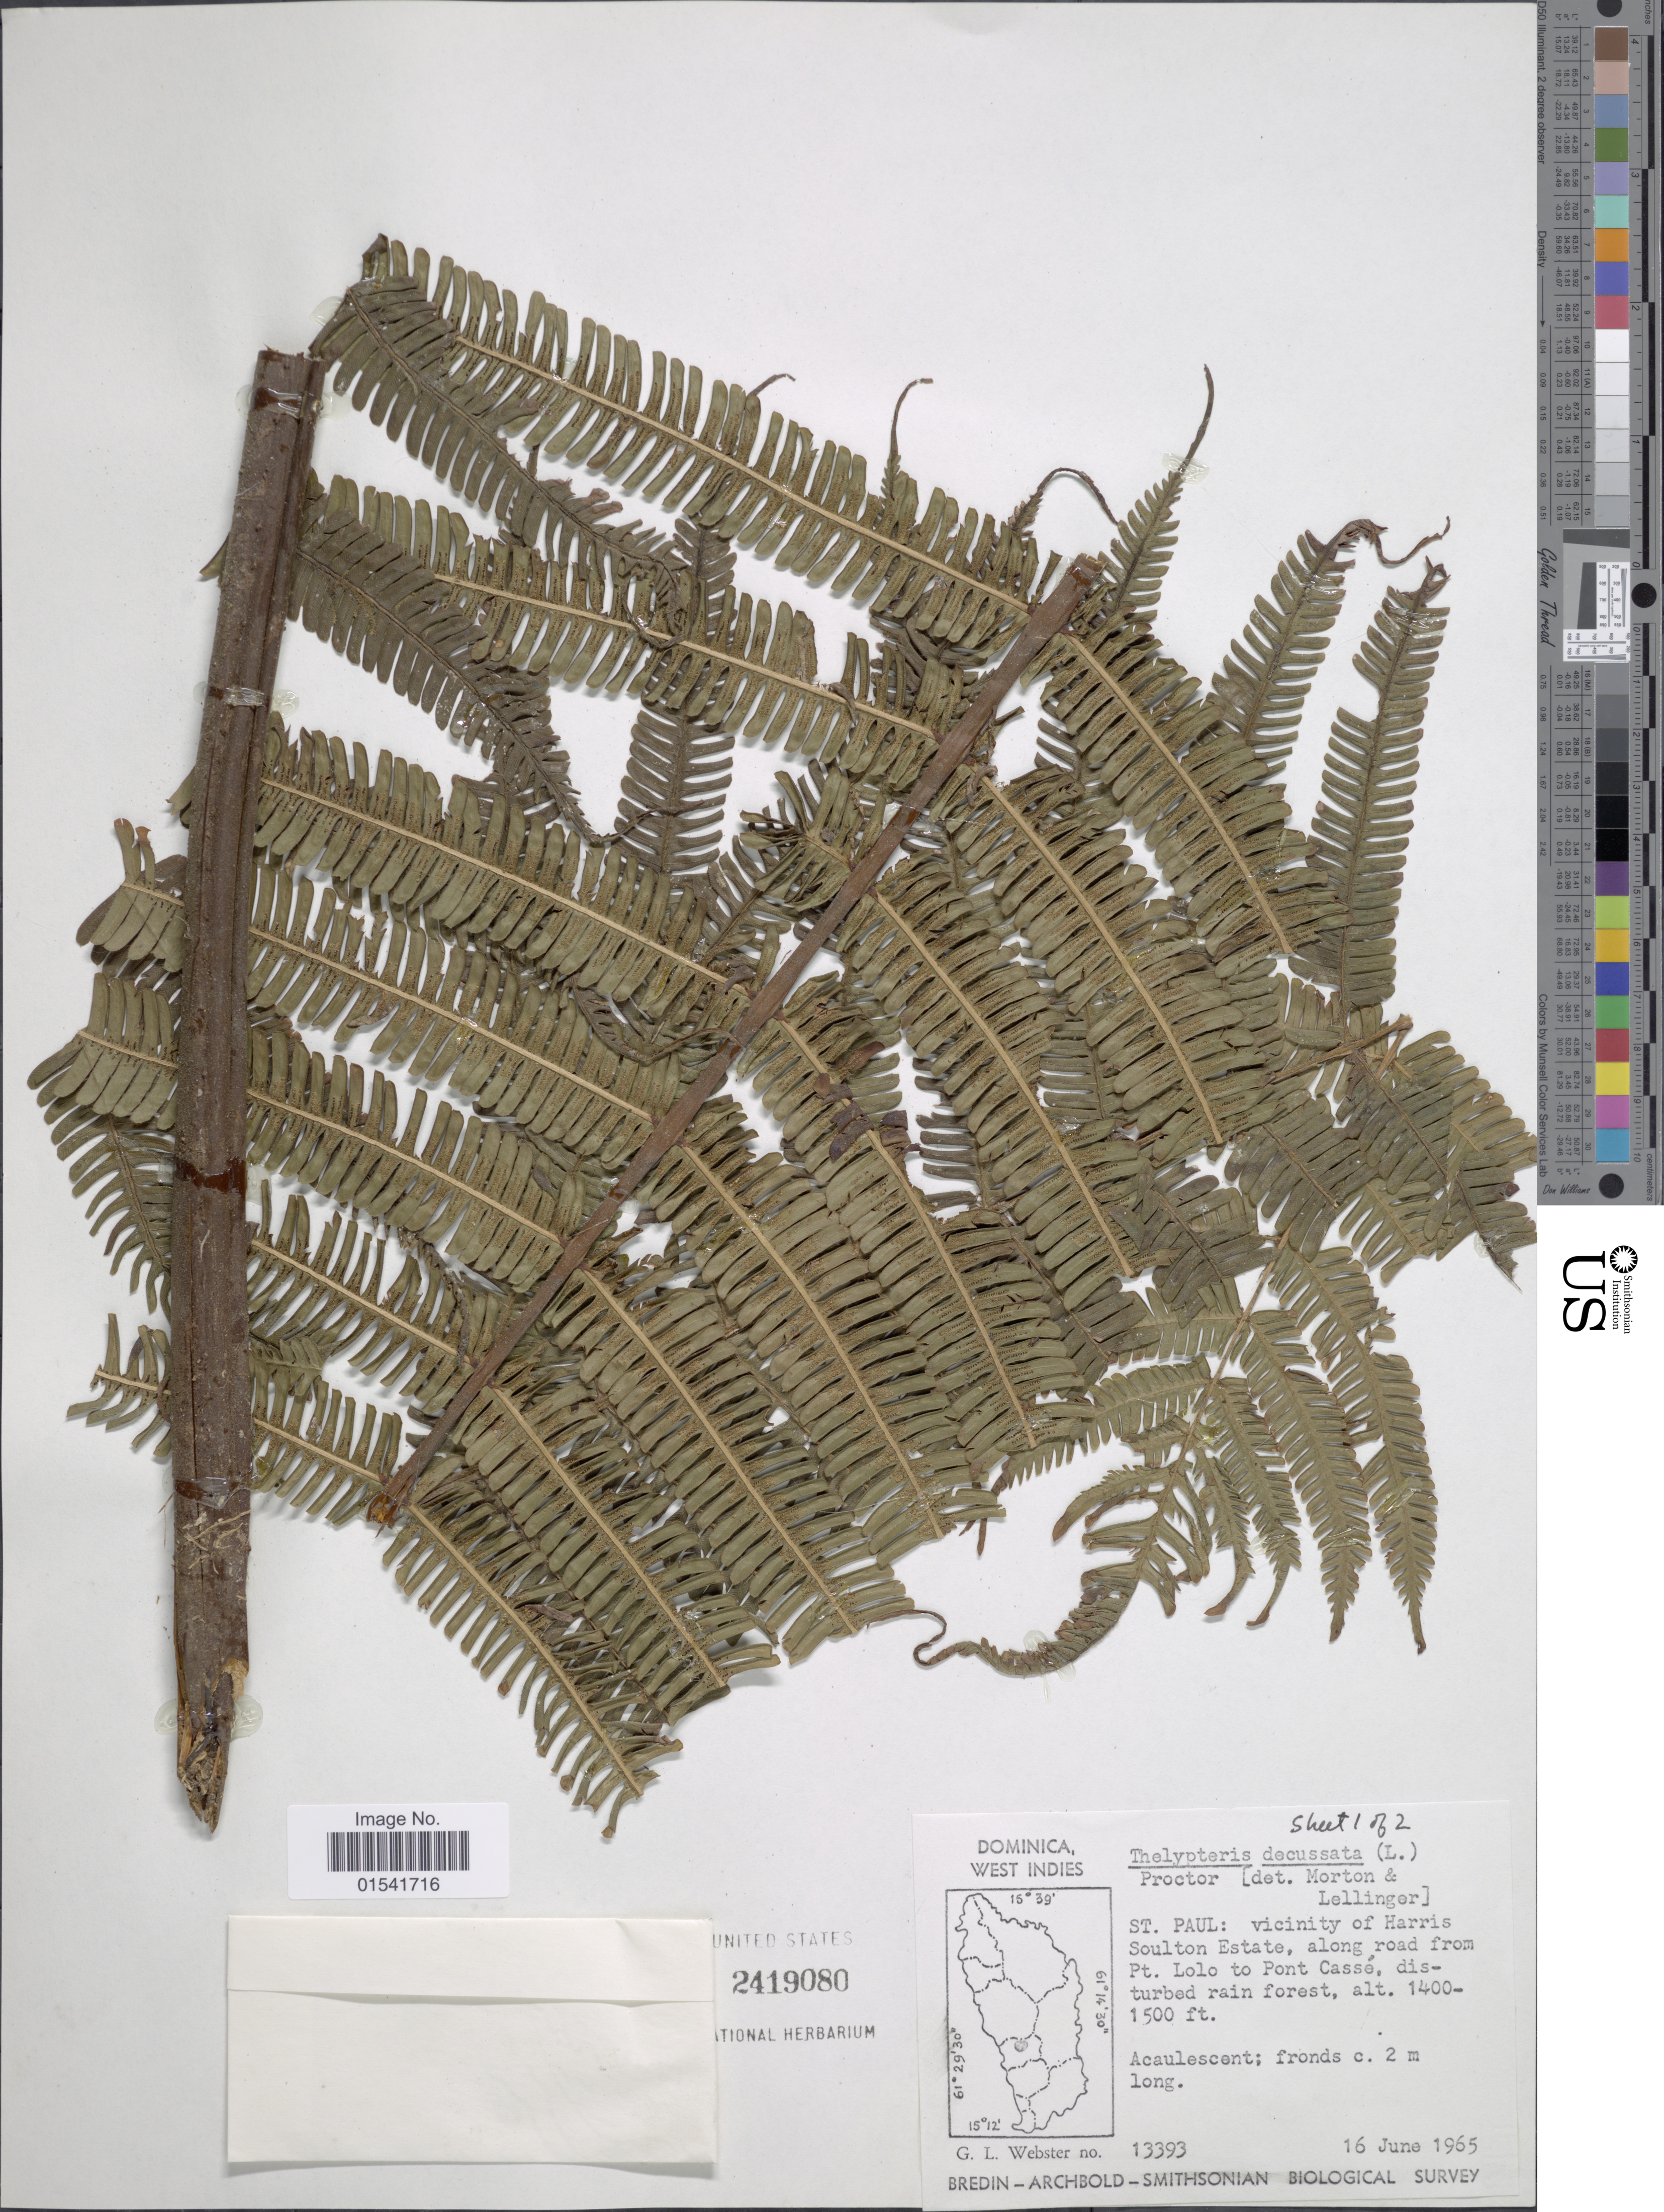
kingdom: Plantae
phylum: Tracheophyta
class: Polypodiopsida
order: Polypodiales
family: Thelypteridaceae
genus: Steiropteris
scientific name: Steiropteris decussata (L.) comb. nov., ined. 2015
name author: (L.)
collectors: G. L. Webster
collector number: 13393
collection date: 1965-06-16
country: Dominica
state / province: St. Paul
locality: West Indies, St. Paul: vicinity of Harris Soulton Estate, along road from Pt. Lolo to Pont Cassé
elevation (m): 427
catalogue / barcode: US 2419080